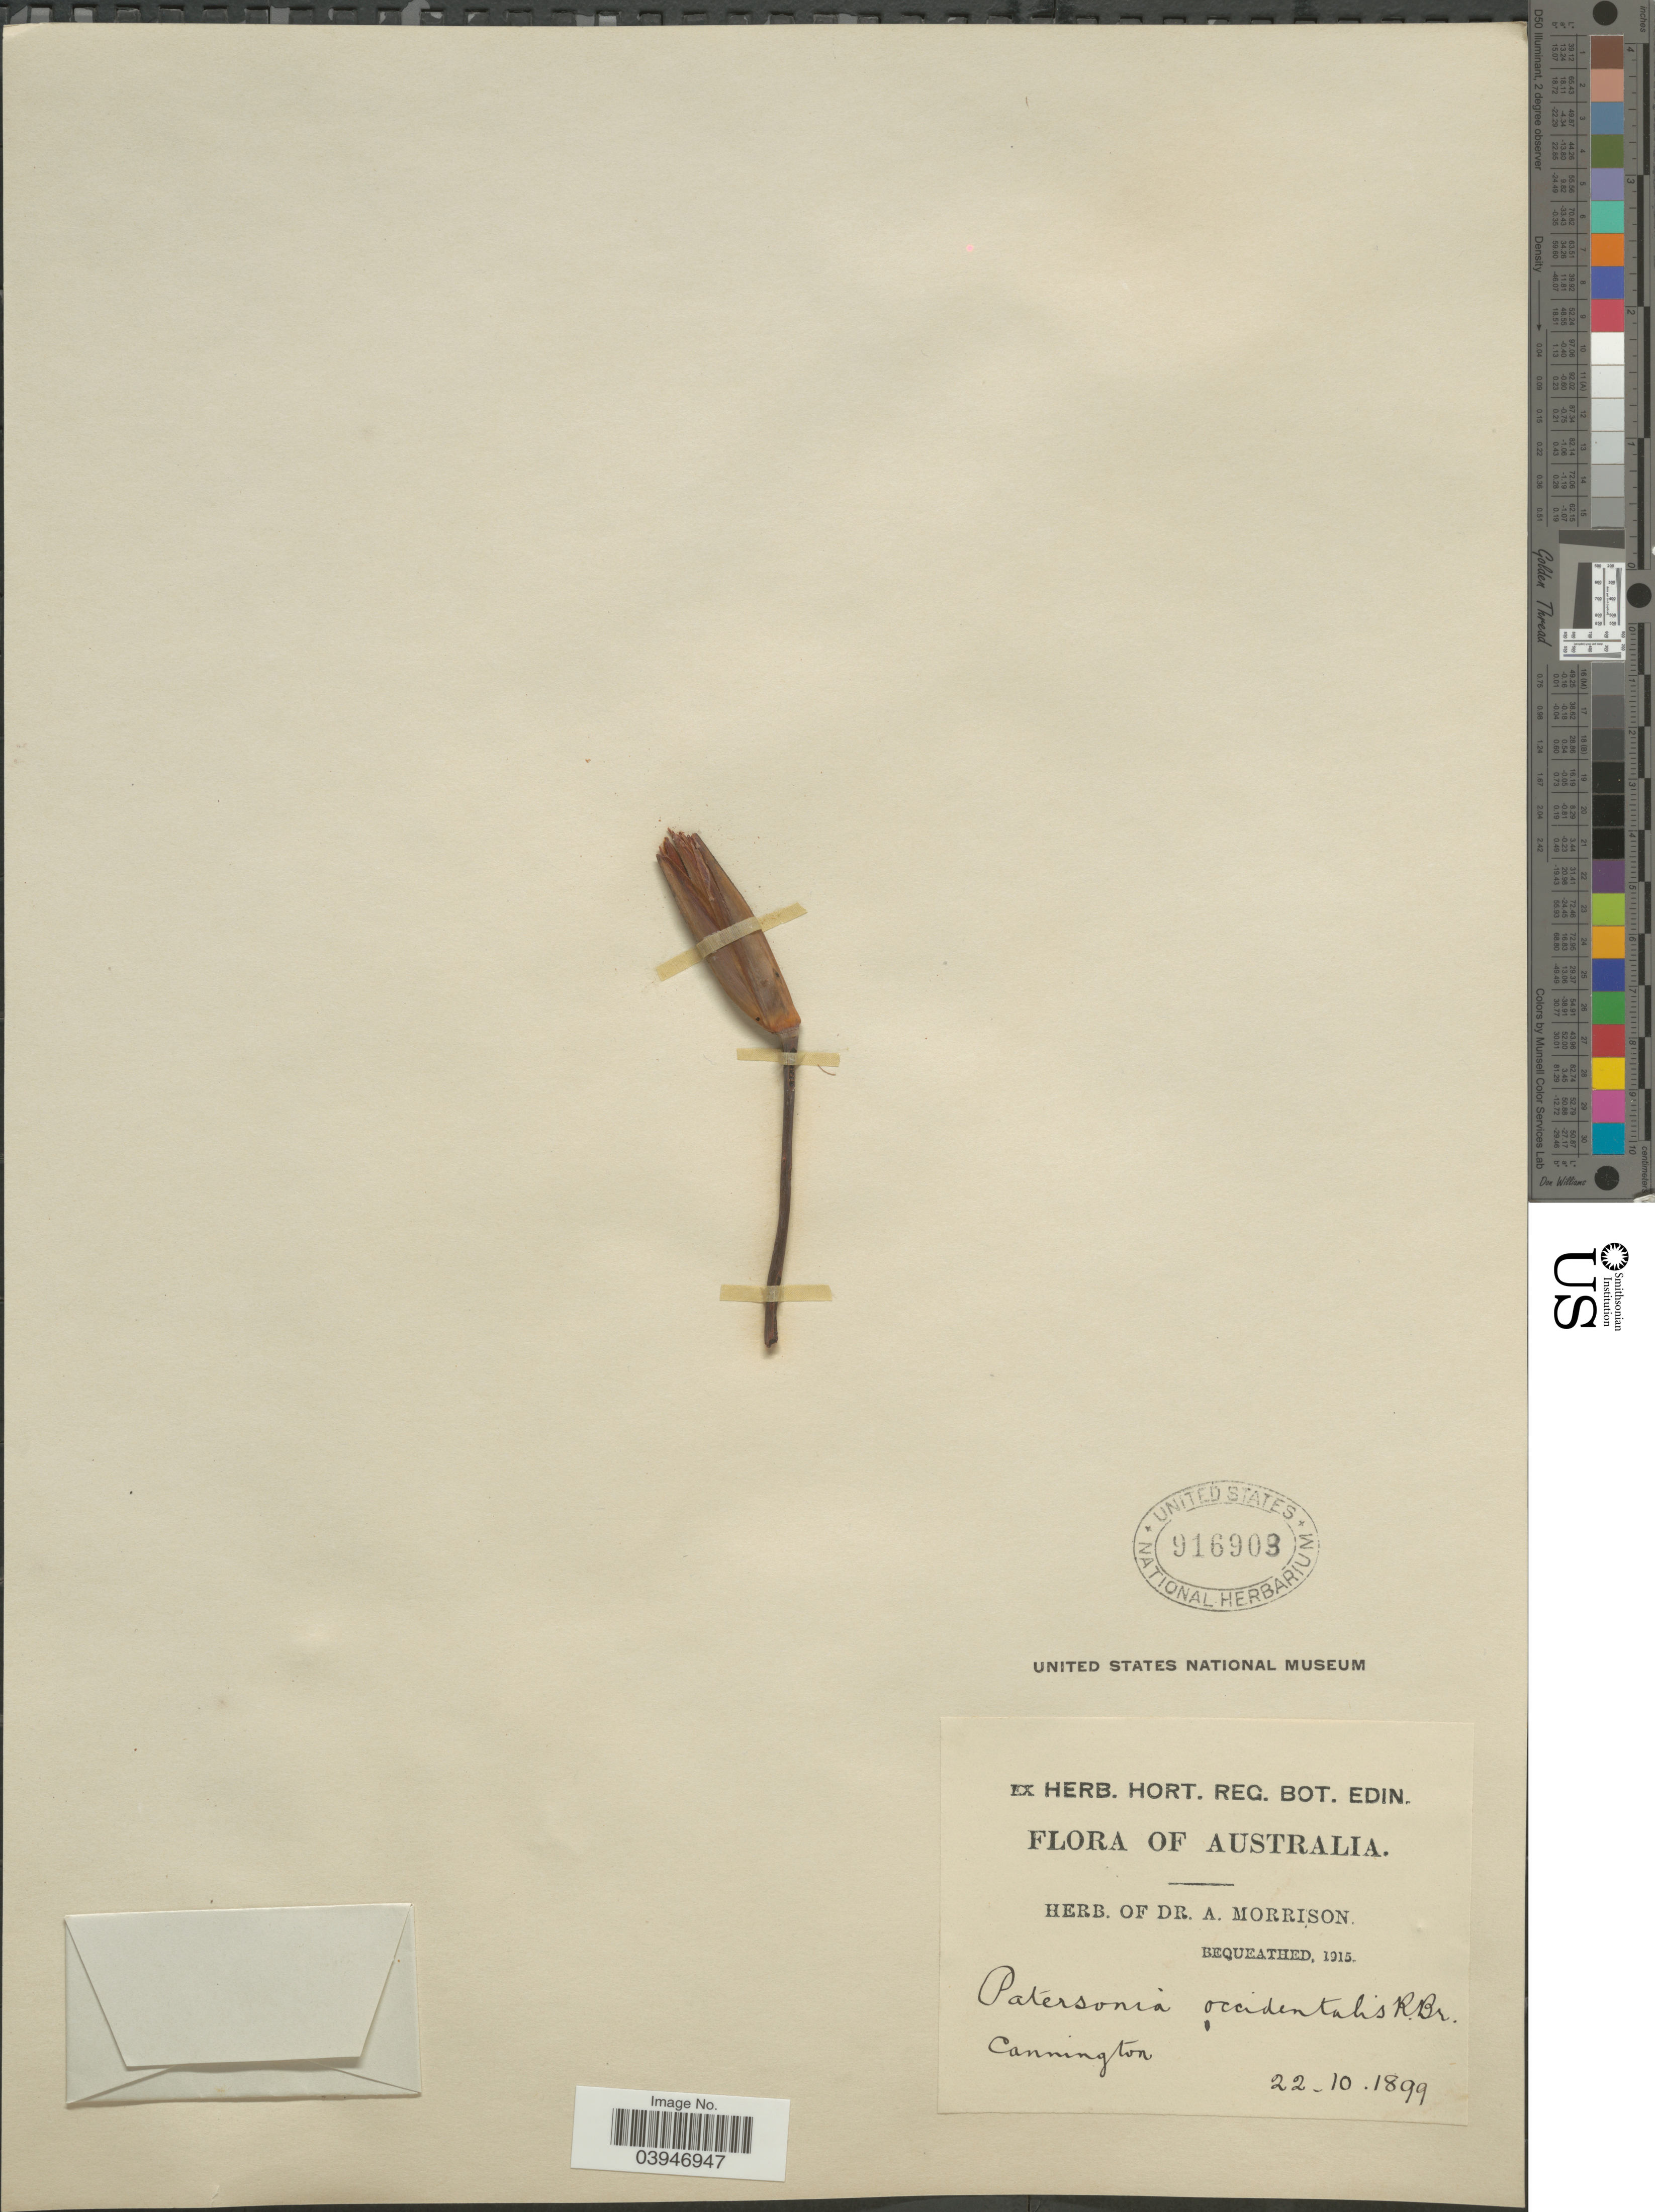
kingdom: Plantae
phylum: Tracheophyta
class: Liliopsida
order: Asparagales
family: Iridaceae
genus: Patersonia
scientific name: Patersonia occidentalis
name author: R. Br.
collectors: ex herb. Dr. A. Morrison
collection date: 1899-10-22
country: Australia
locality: Cannington.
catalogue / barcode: US 916903